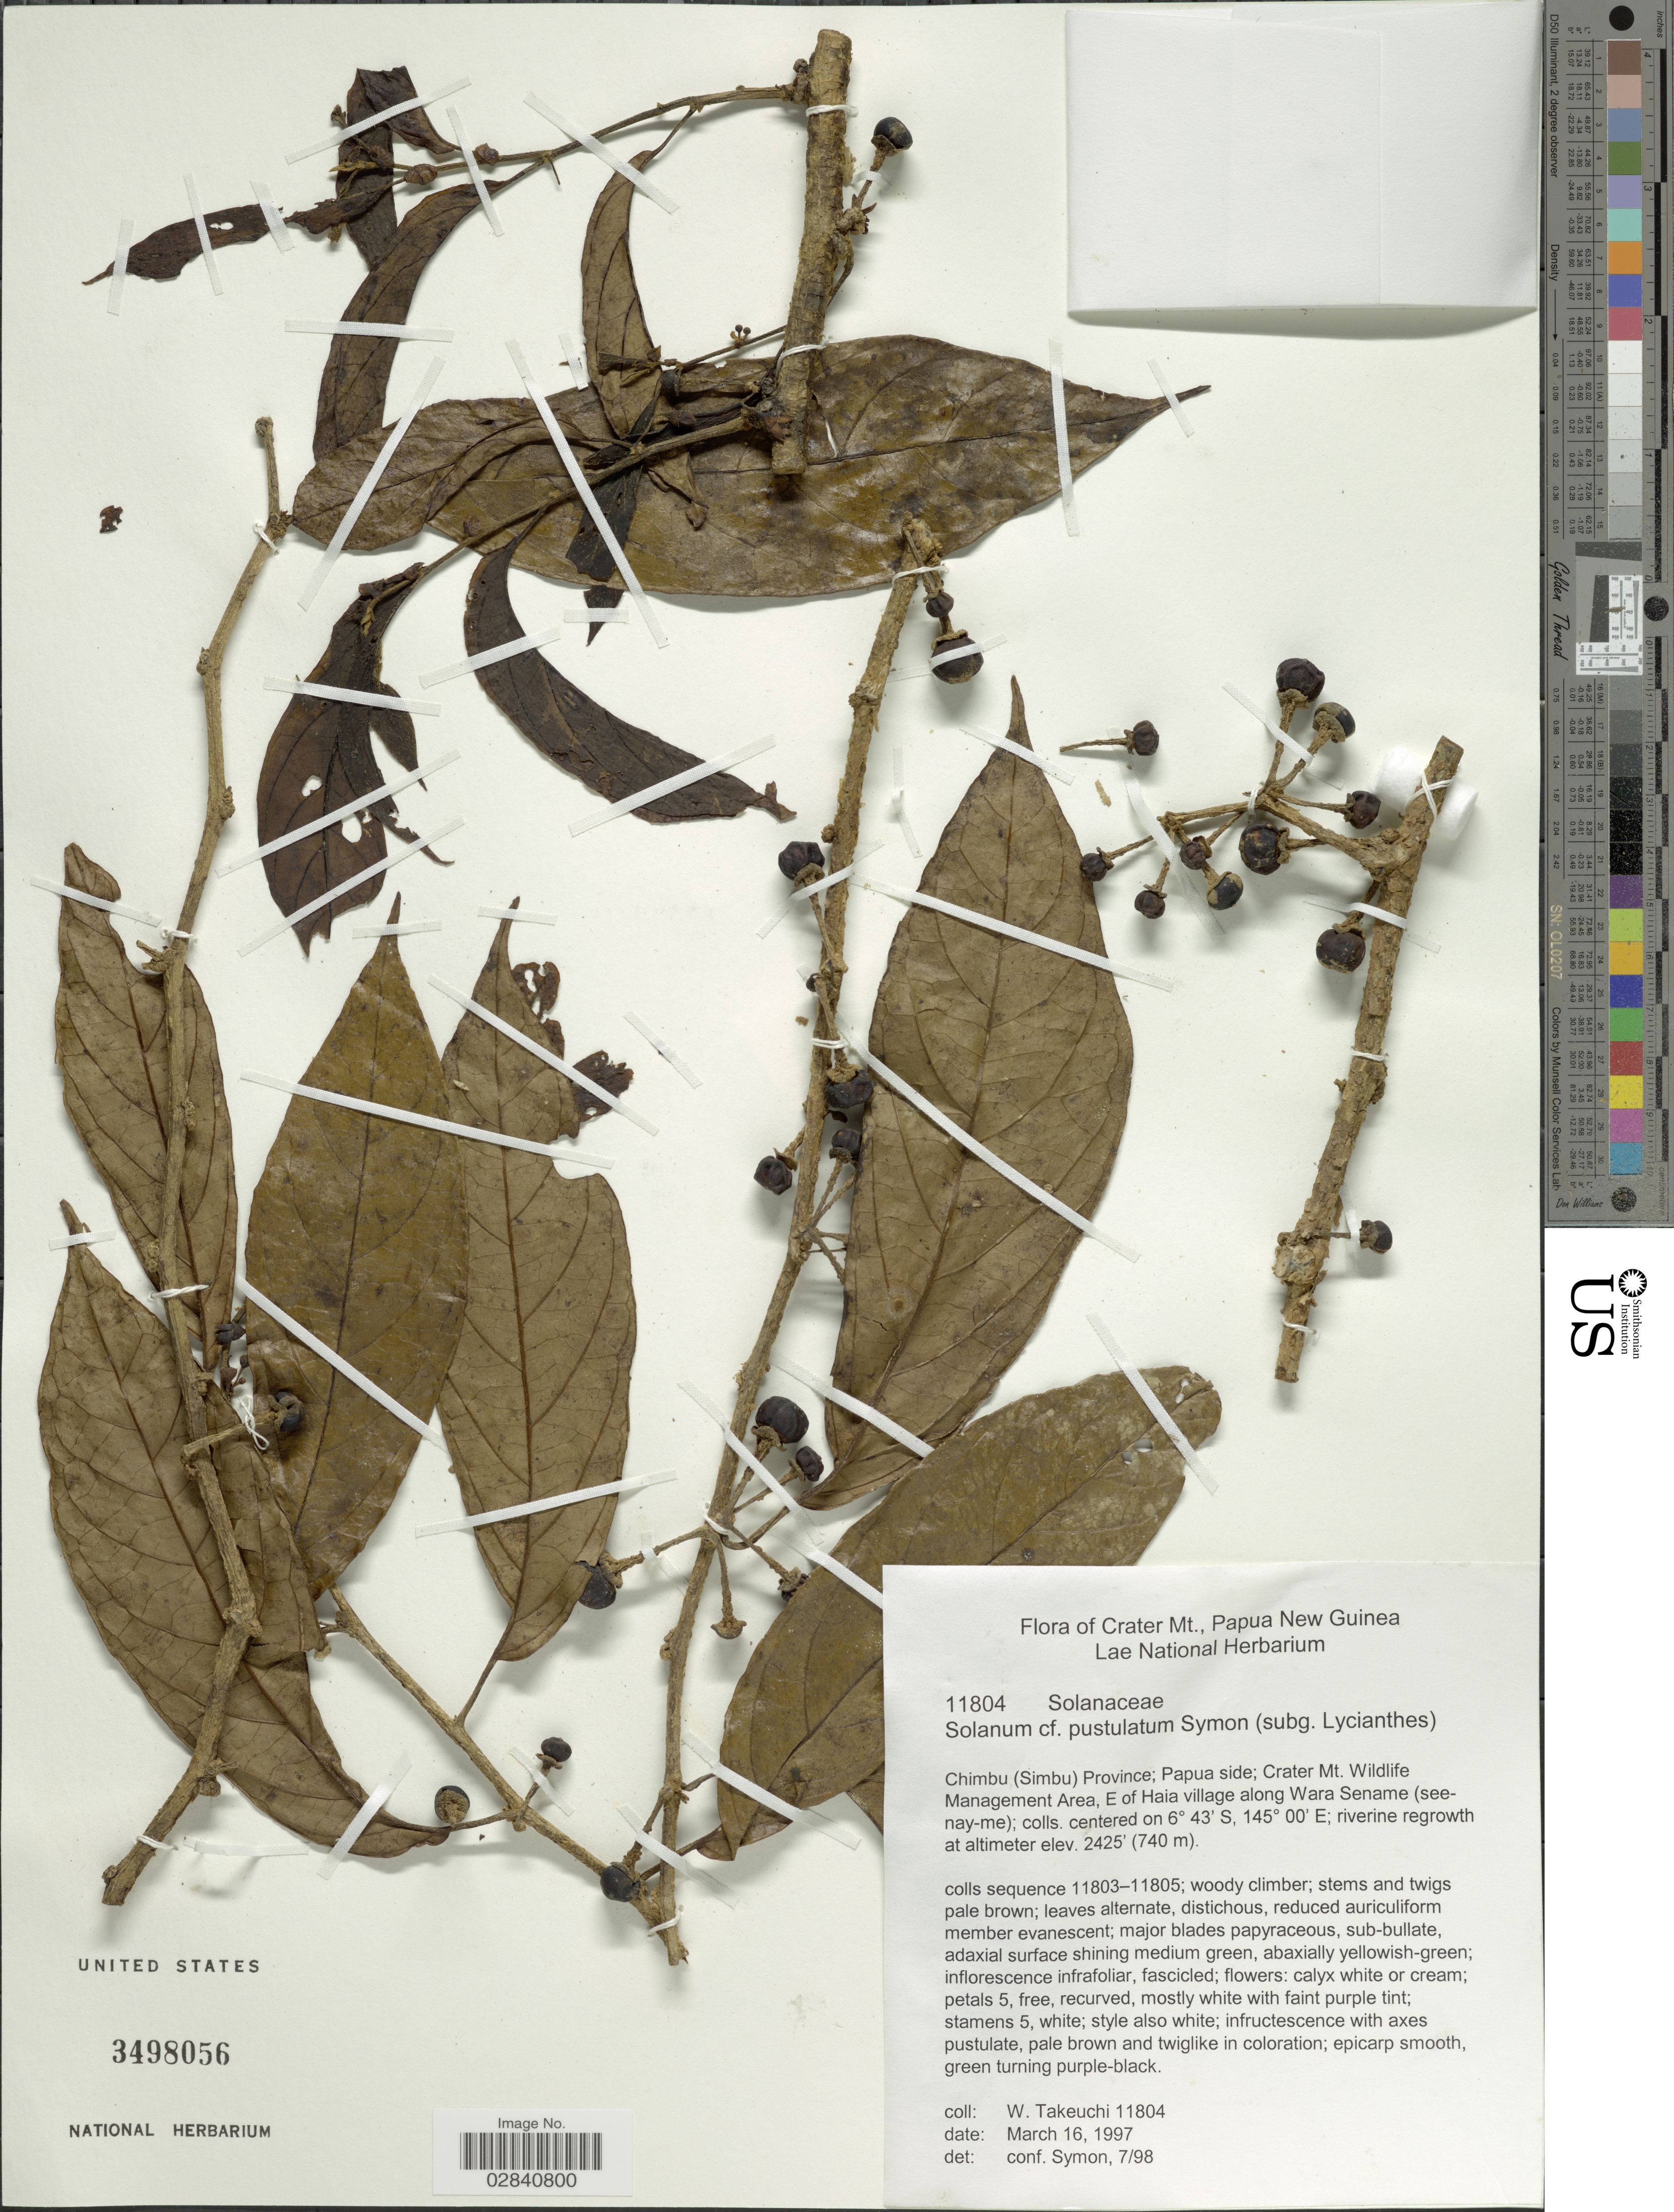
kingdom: Plantae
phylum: Tracheophyta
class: Magnoliopsida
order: Solanales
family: Solanaceae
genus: Lycianthes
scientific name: Lycianthes rostellata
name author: (Merr. & L.M. Perry) A.R. Bean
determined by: Knapp, S. D.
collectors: W. Takeuchi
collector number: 11804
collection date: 1997-03-16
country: Papua New Guinea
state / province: Chimbu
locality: Crater Mt. Chimbu (Simbu) Province; Papua side; Crater Mt. Wildlife Management Area, E of Haia village along Wara Sename (see-nay-me).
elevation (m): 739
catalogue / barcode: US 3498056